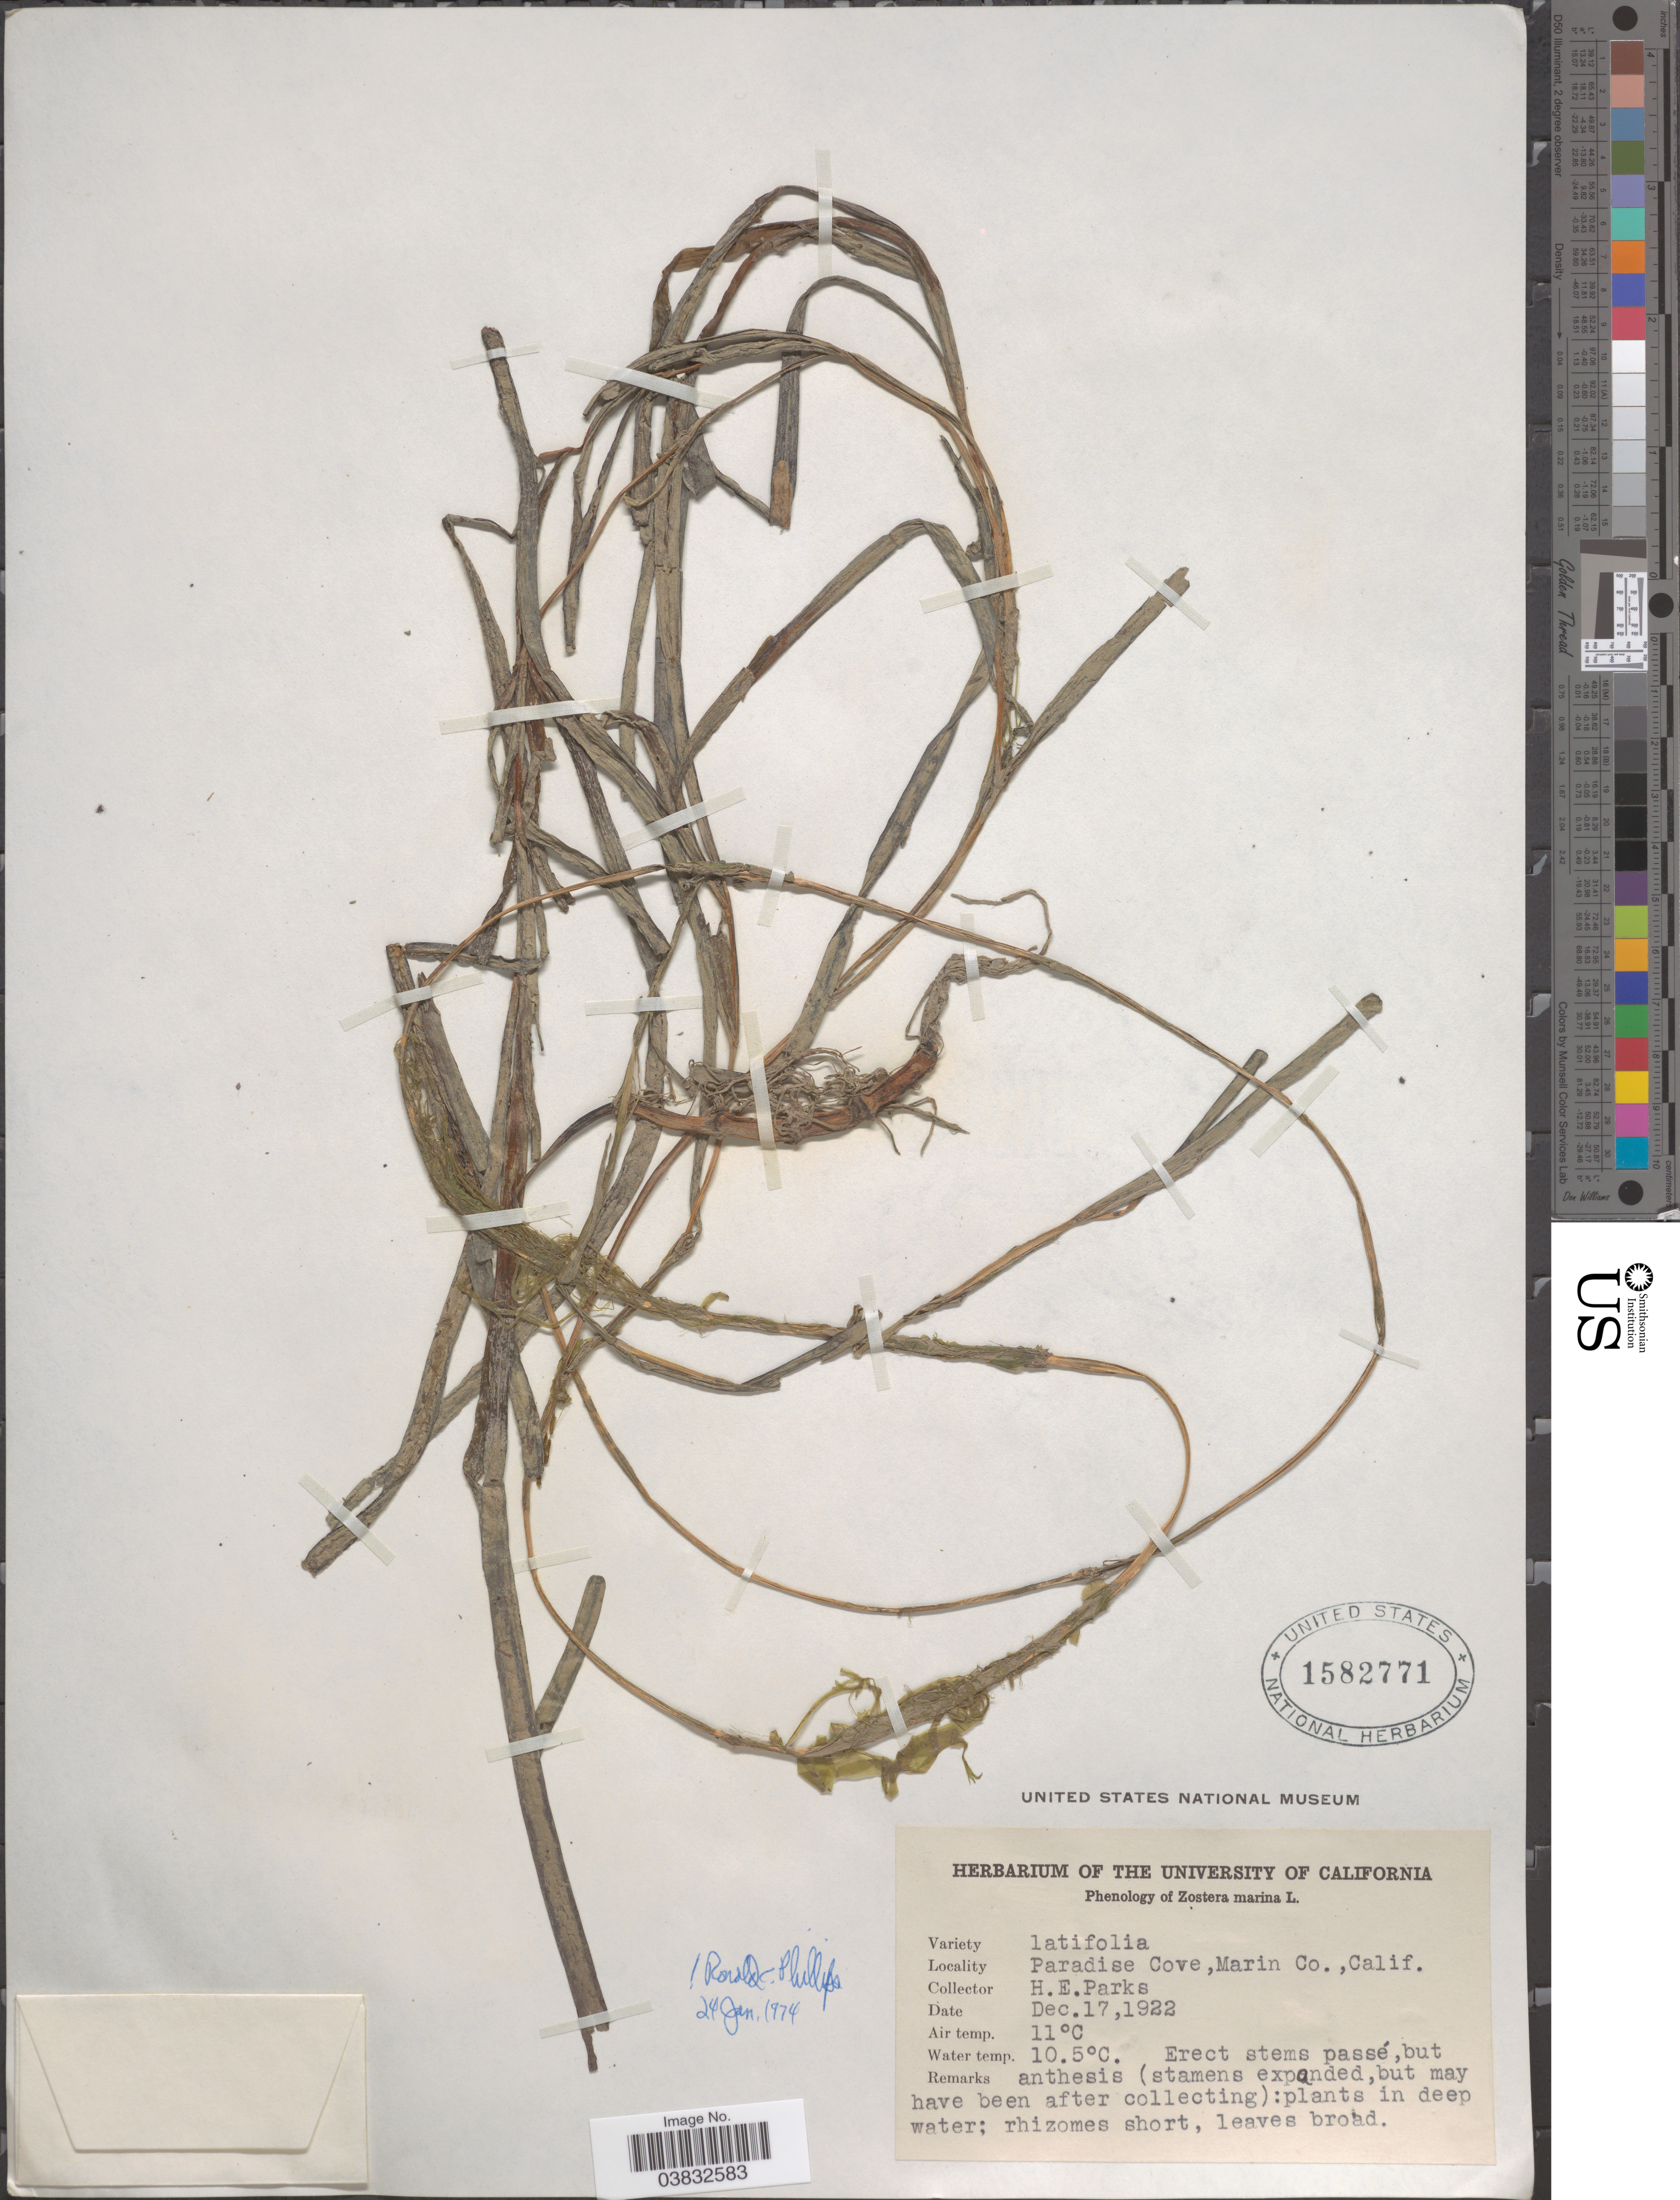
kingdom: Plantae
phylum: Tracheophyta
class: Liliopsida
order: Alismatales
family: Zosteraceae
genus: Zostera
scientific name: Zostera marina var. latifolia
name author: L.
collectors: H. E. Parks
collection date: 1922-12-17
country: United States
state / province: California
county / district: Marin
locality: Paradise Cove, Marin Co.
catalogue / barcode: US 1582771